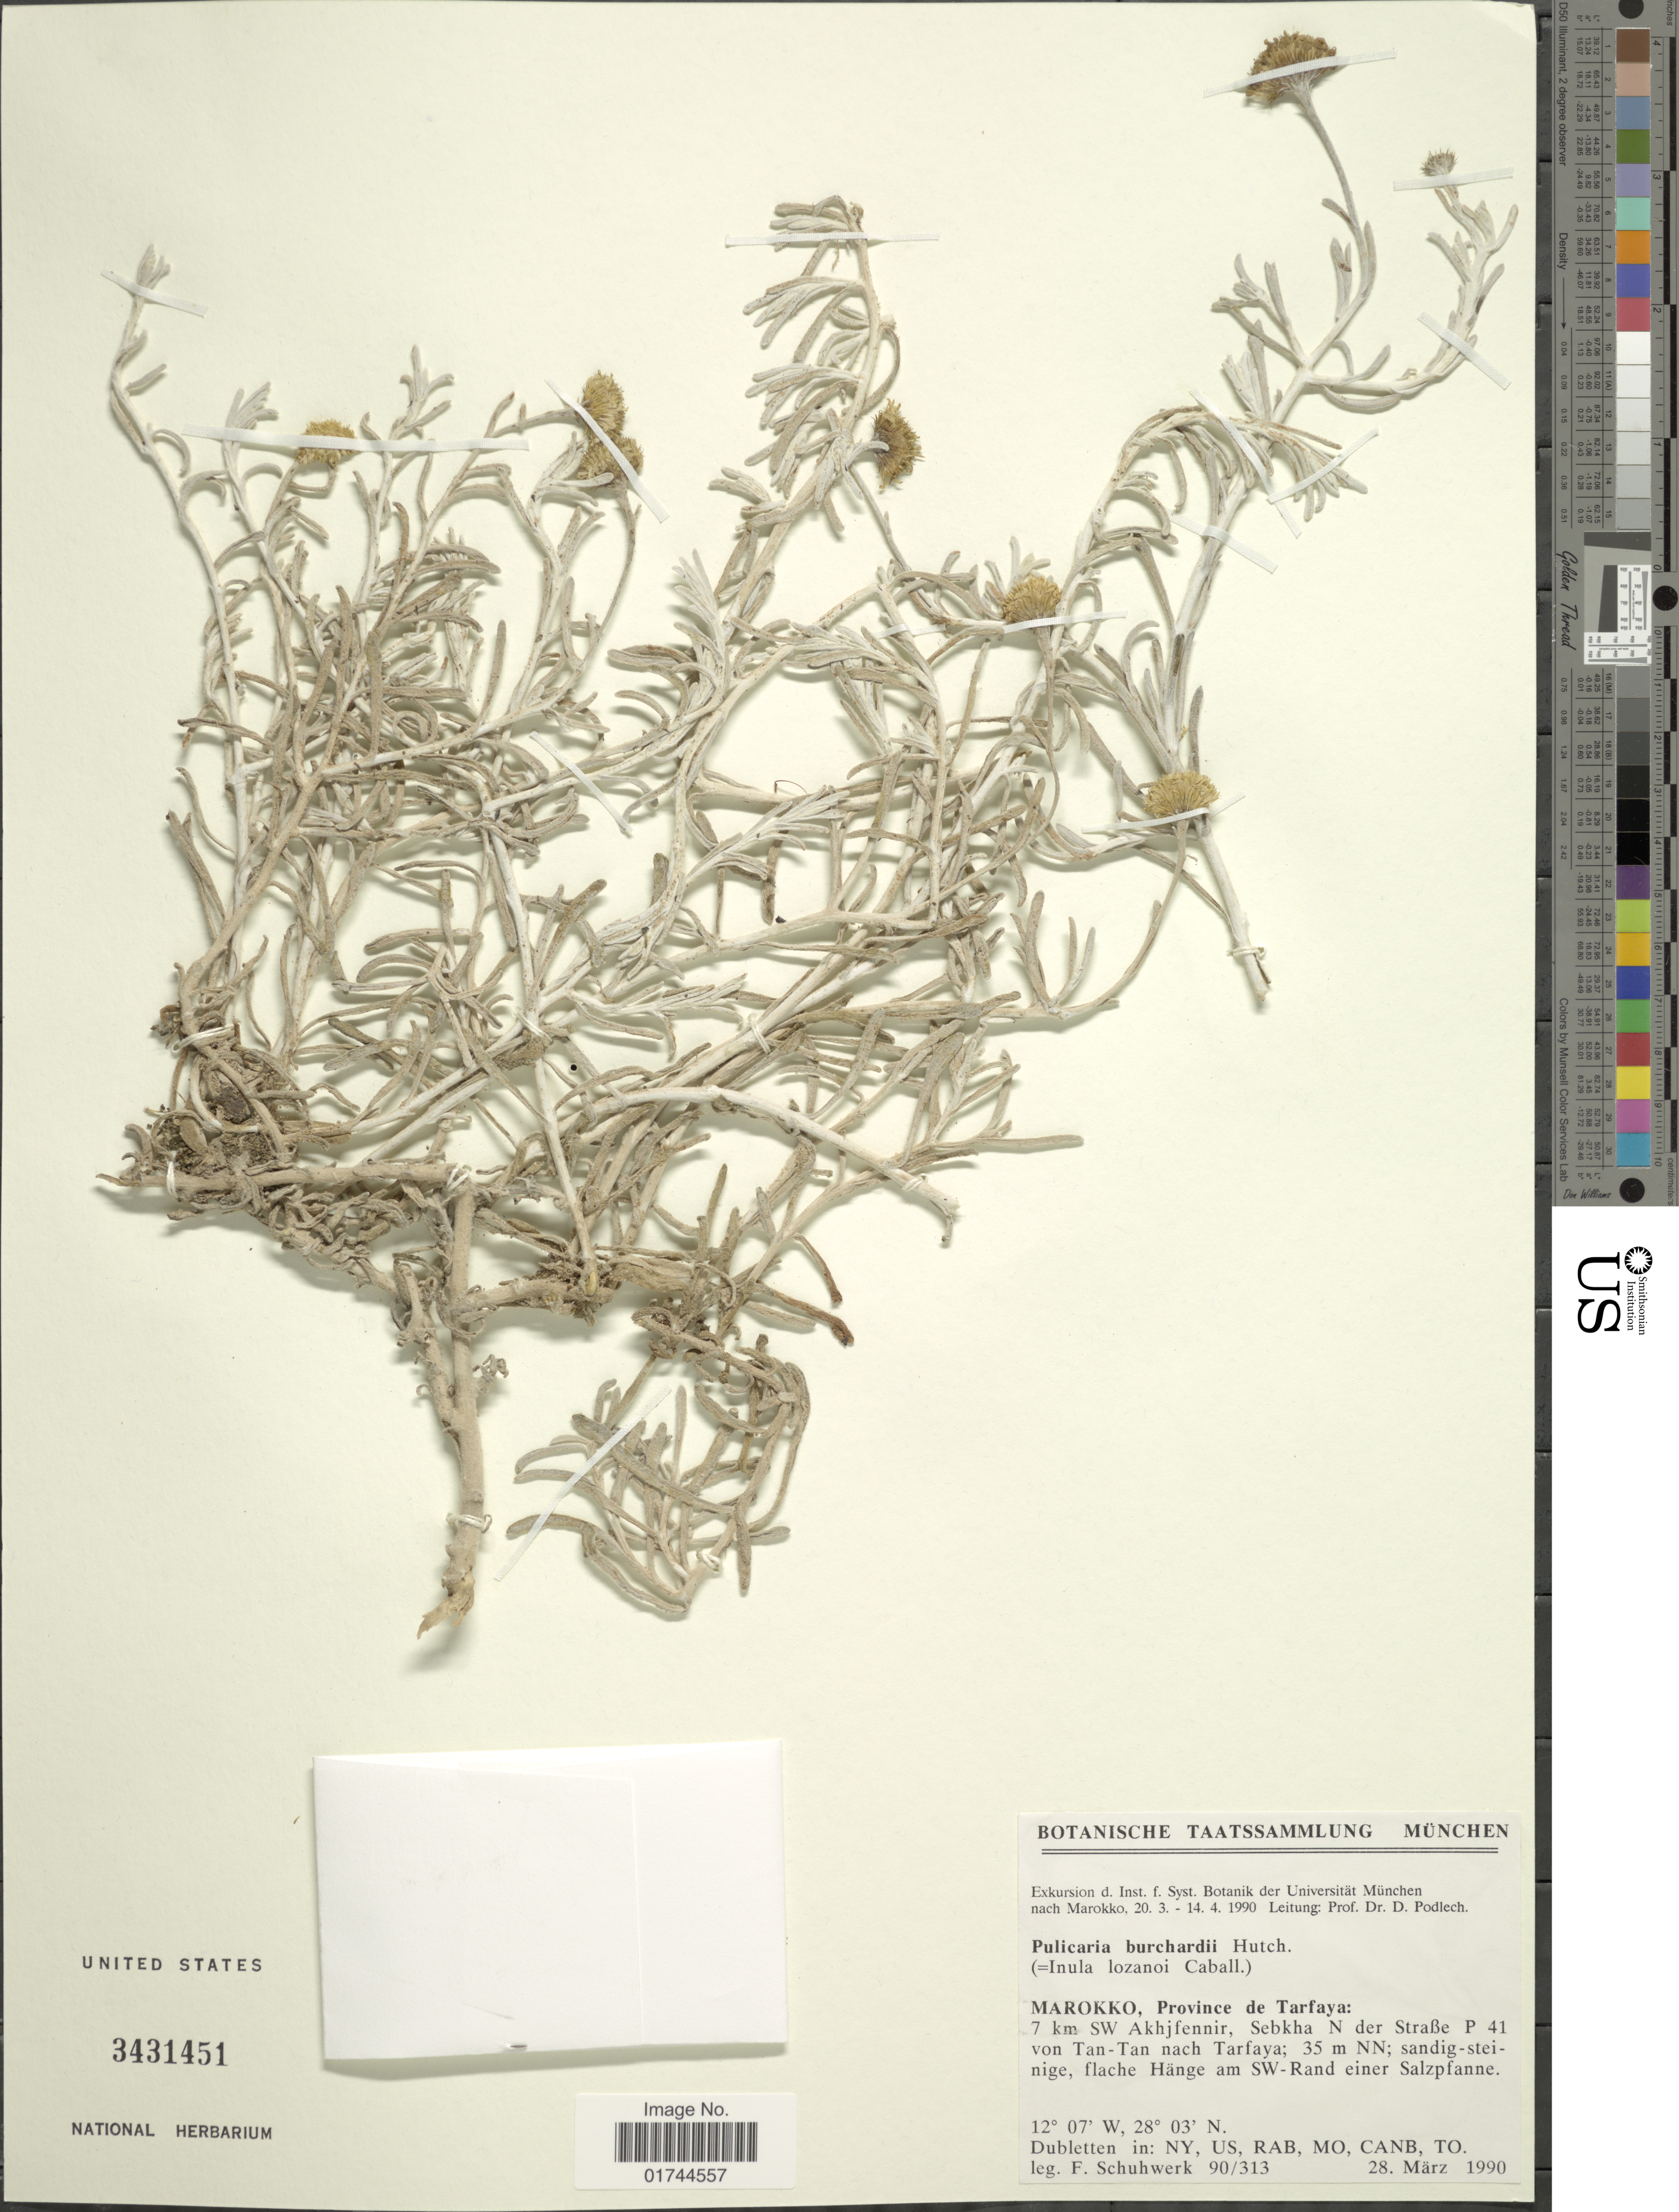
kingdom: Plantae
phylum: Tracheophyta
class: Magnoliopsida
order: Asterales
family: Asteraceae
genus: Pulicaria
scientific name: Pulicaria burchardii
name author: Hutch.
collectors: Schuhwerk, F.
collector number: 90/313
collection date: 1990-03-28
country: Morocco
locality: Province de Tarfaya: 7 km SW Akhijfennir, Sebkha N der StraBe P 41 von Tan- Tan nach Tarfaya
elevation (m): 35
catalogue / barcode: US 3431451